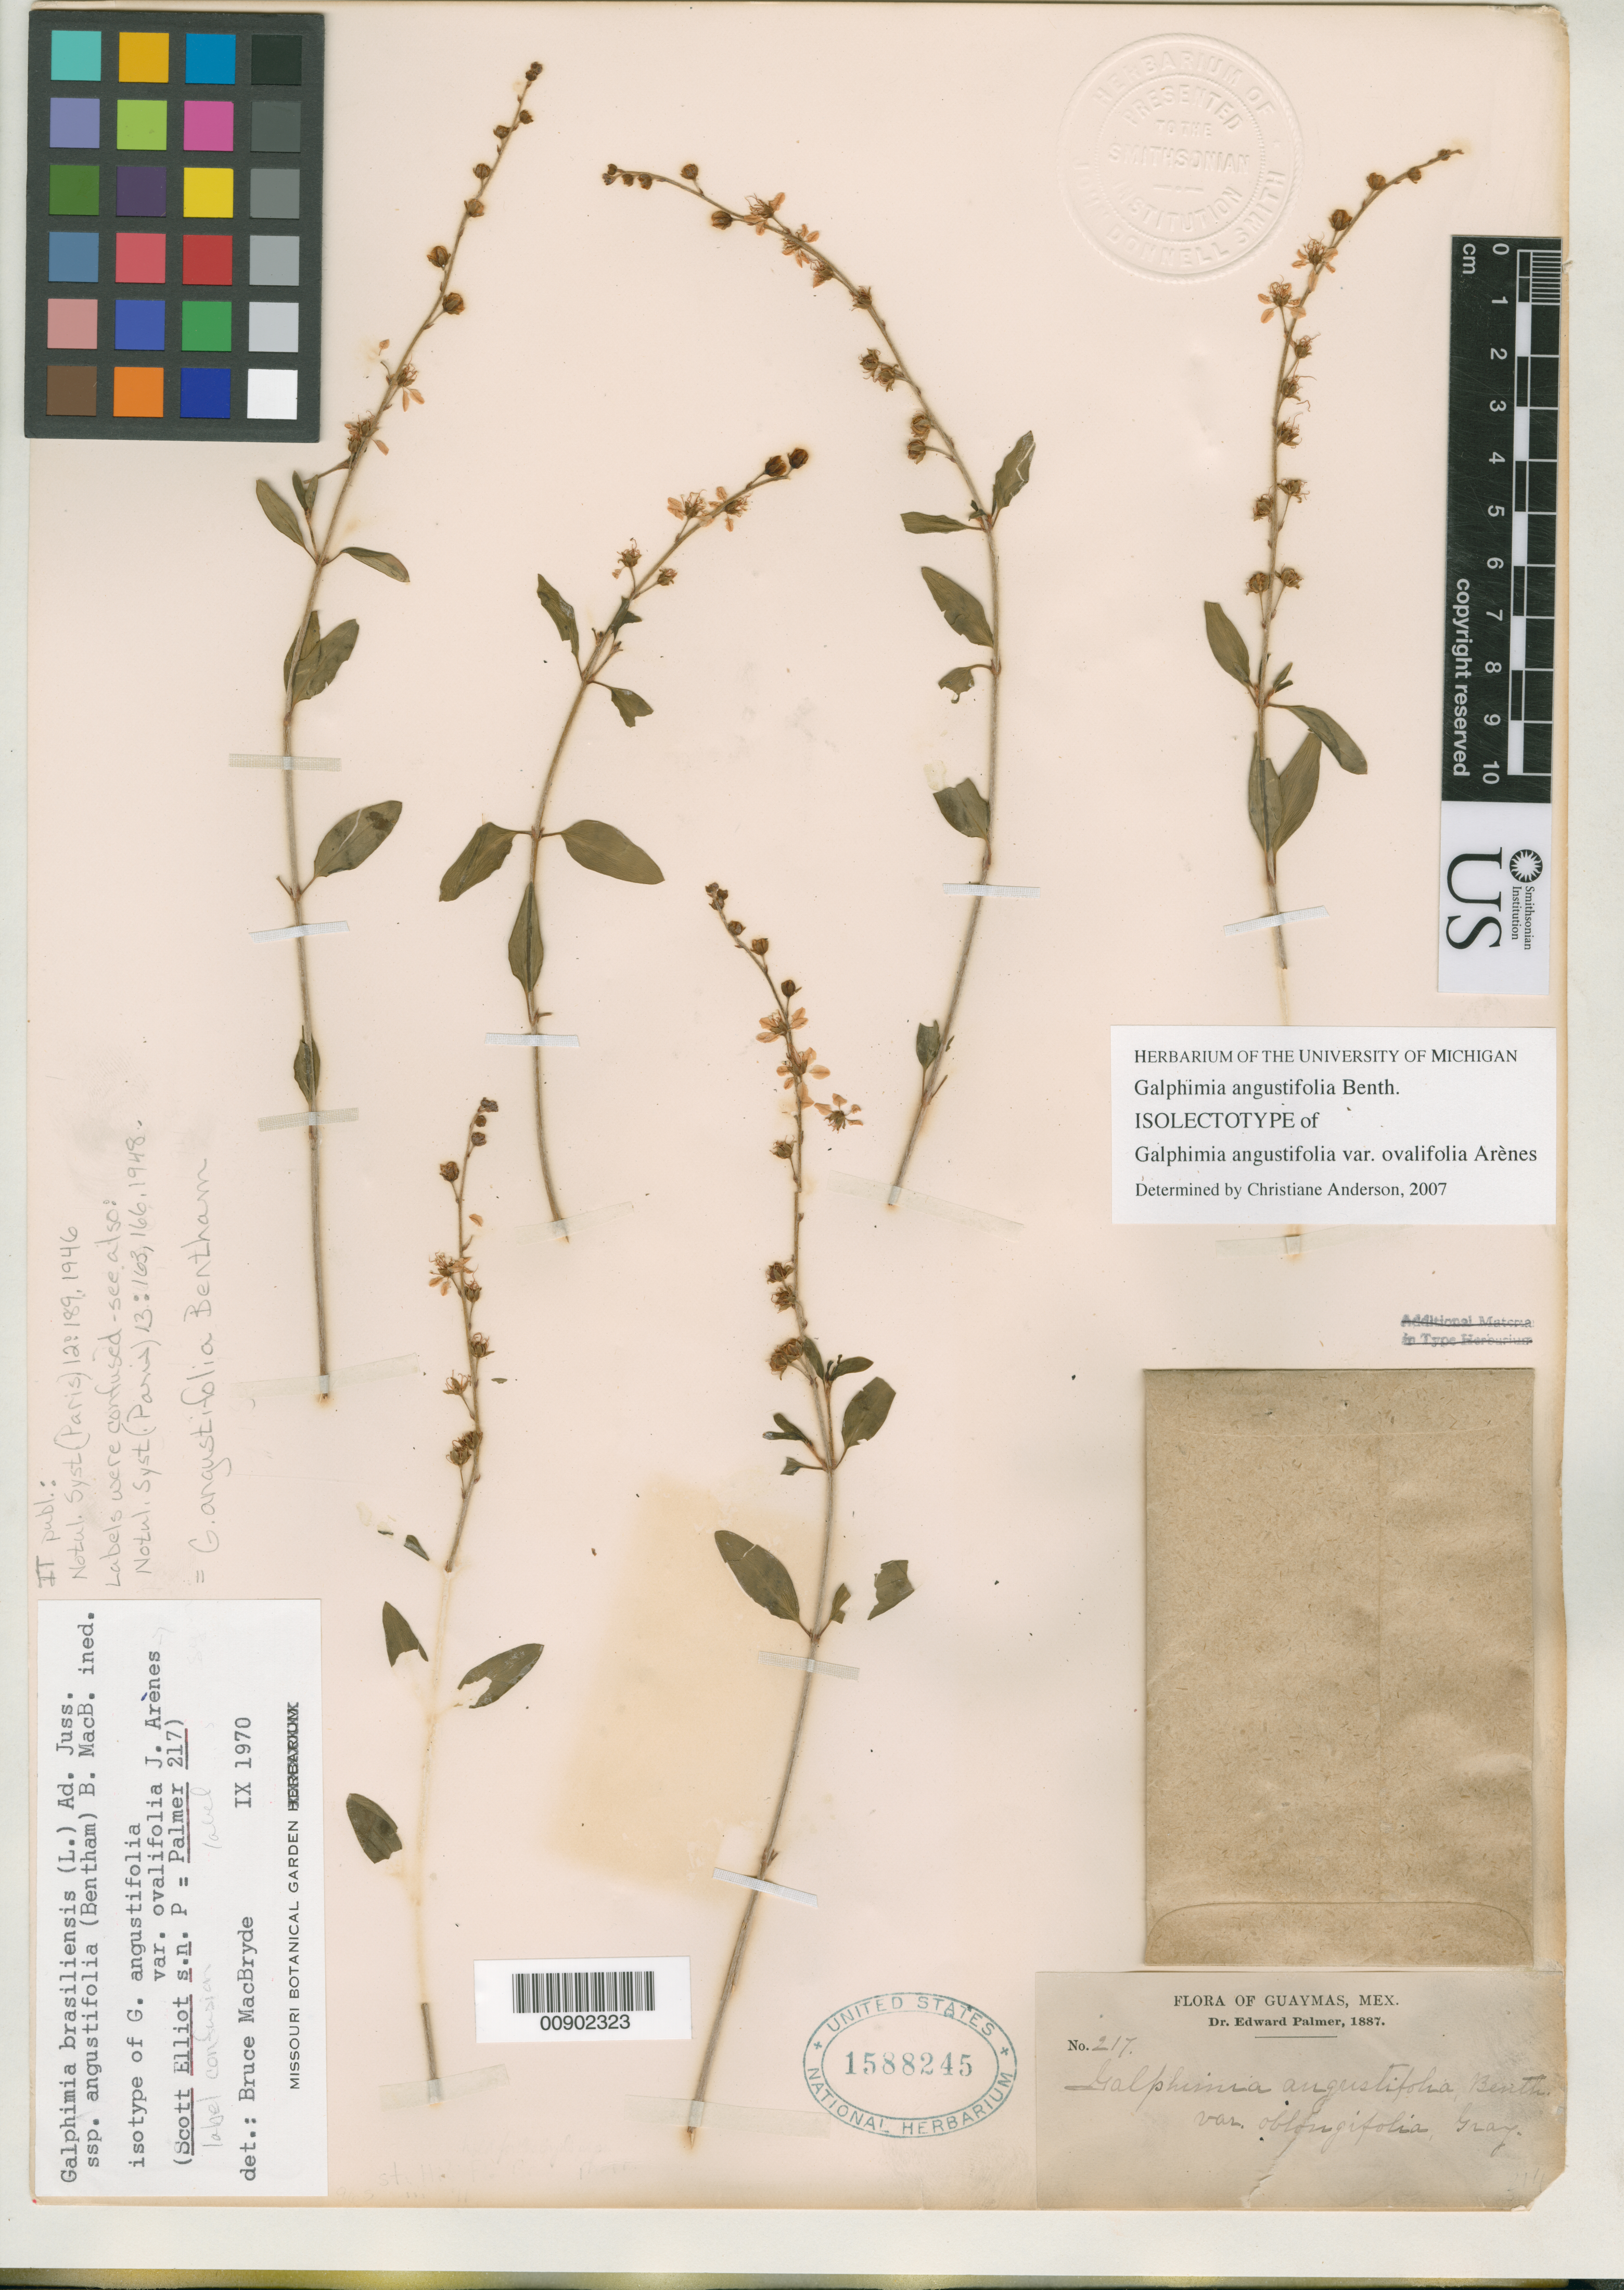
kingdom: Plantae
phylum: Tracheophyta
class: Magnoliopsida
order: Malpighiales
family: Malpighiaceae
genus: Galphimia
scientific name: Galphimia angustifolia var. ovalifolia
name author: Arènes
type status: Isolectotype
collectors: E. Palmer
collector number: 217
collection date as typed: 1887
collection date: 1887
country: Mexico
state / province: Sonora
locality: Guaymas. [Protologue, "Madagascar"]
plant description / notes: Protologue cites type as Scott Elliot s.n. from Madagascar, apparently due to a labeling error. See Notul. Syst. (Paris) 13:163-166 (1948). "Scott Elliott s.n." = Palmer 217 according to annotation by B. MacBryde (1970).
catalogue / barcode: US 1588245